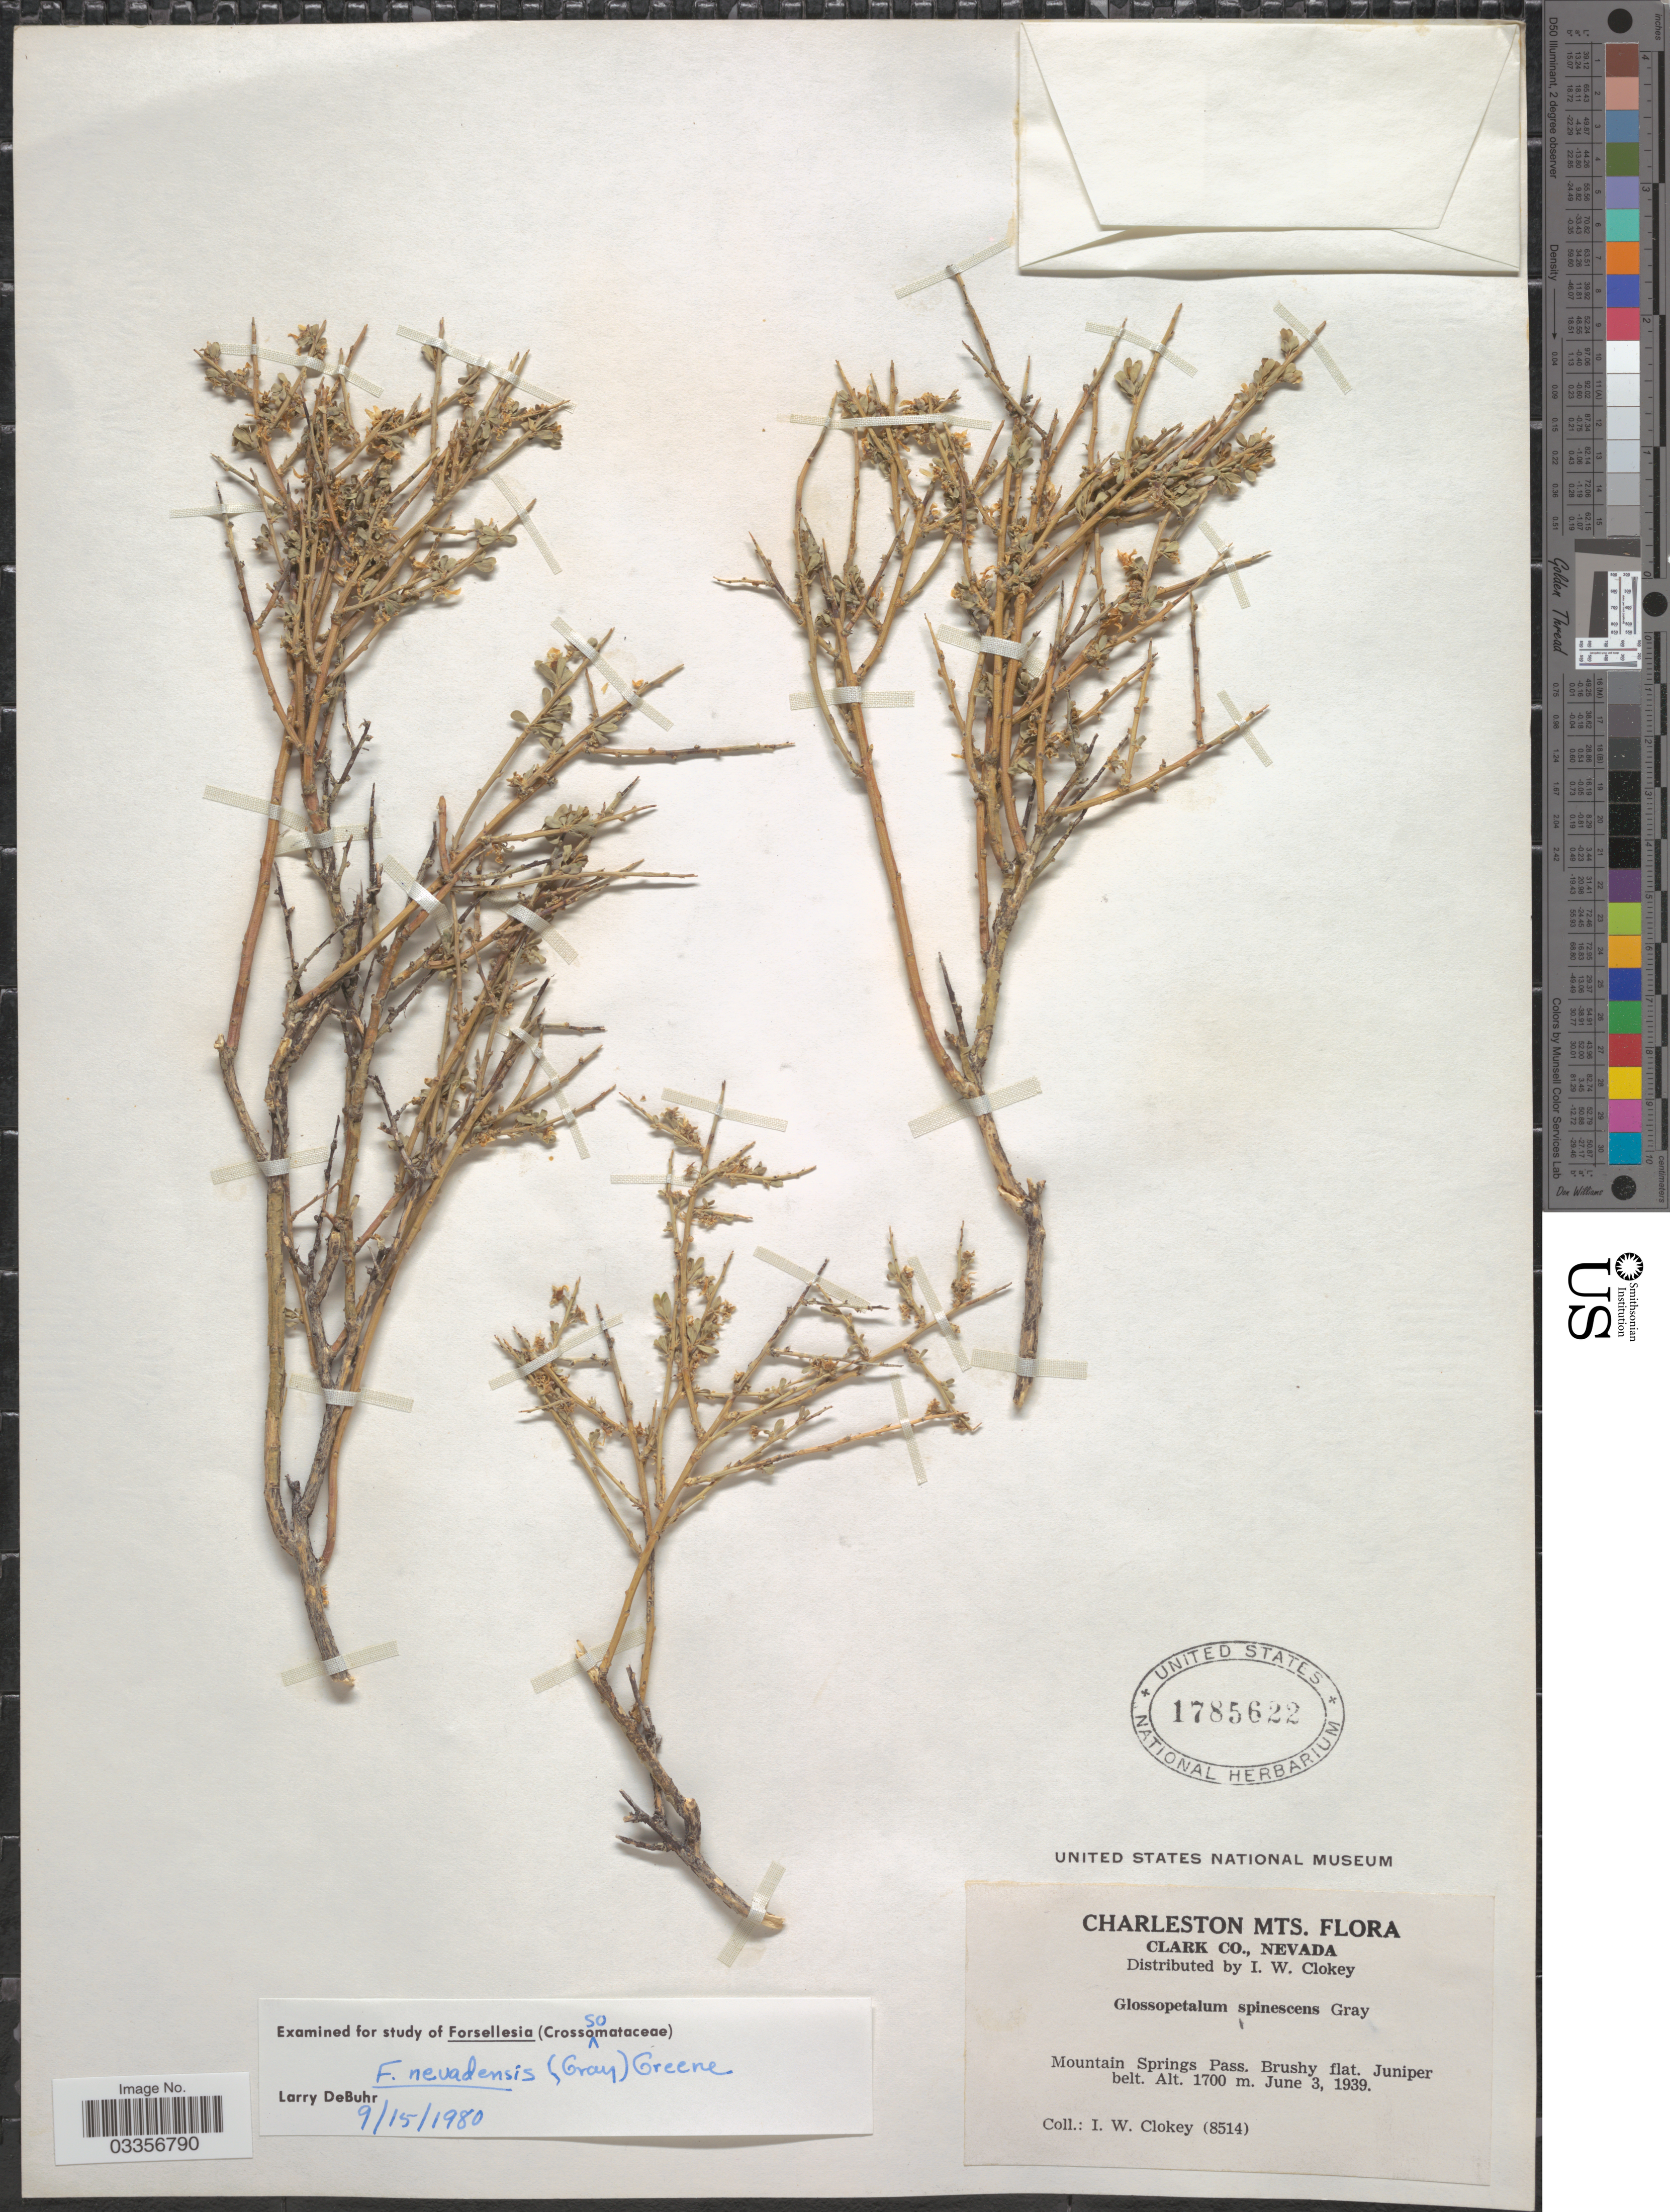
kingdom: Plantae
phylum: Tracheophyta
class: Magnoliopsida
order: Crossosomatales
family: Crossosomataceae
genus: Glossopetalon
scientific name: Glossopetalon spinescens var. aridum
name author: M.E. Jones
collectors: I. W. Clokey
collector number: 8514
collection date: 1939-06-03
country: United States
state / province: Nevada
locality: Charleston Mts., Clark Co. Mountain Springs Pass.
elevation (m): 1700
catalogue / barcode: US 1785622